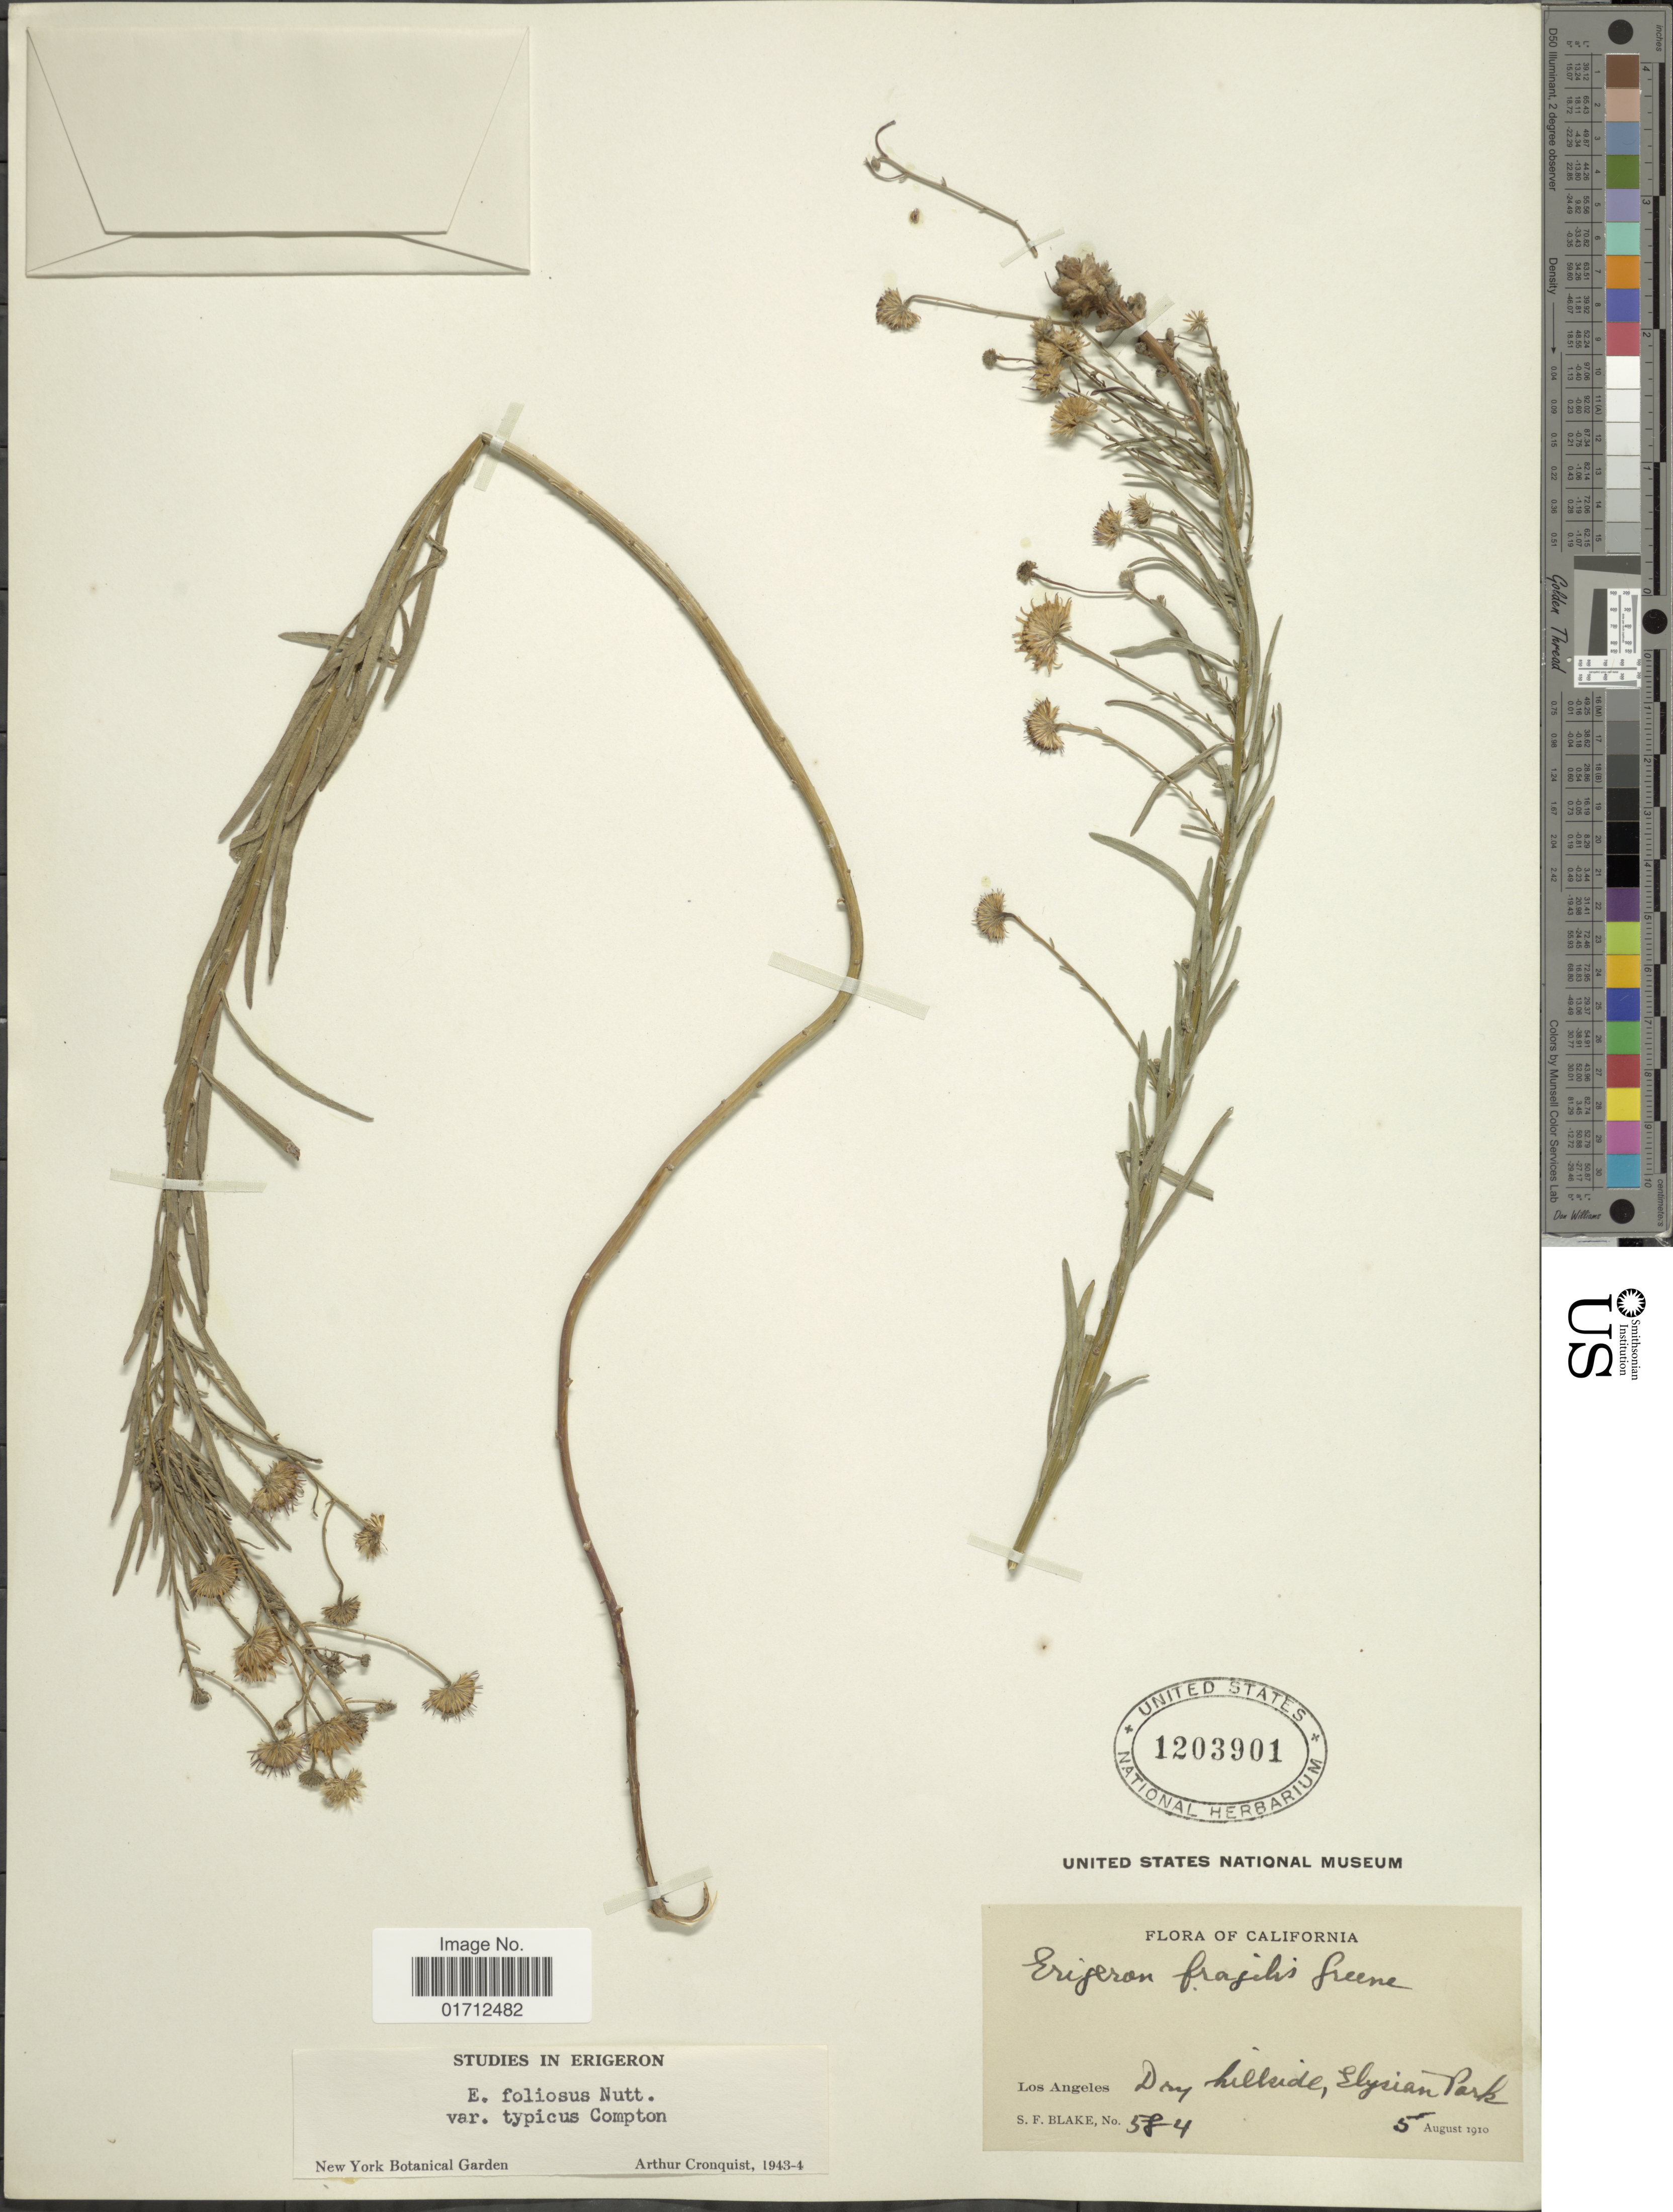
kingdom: Plantae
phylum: Tracheophyta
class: Magnoliopsida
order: Asterales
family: Asteraceae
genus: Erigeron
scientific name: Erigeron foliosus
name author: Nutt.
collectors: S. Blake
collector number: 584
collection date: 1910-08-05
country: United States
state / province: California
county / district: Los Angeles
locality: Los Angeles, Elysian Park.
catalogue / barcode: US 1203901